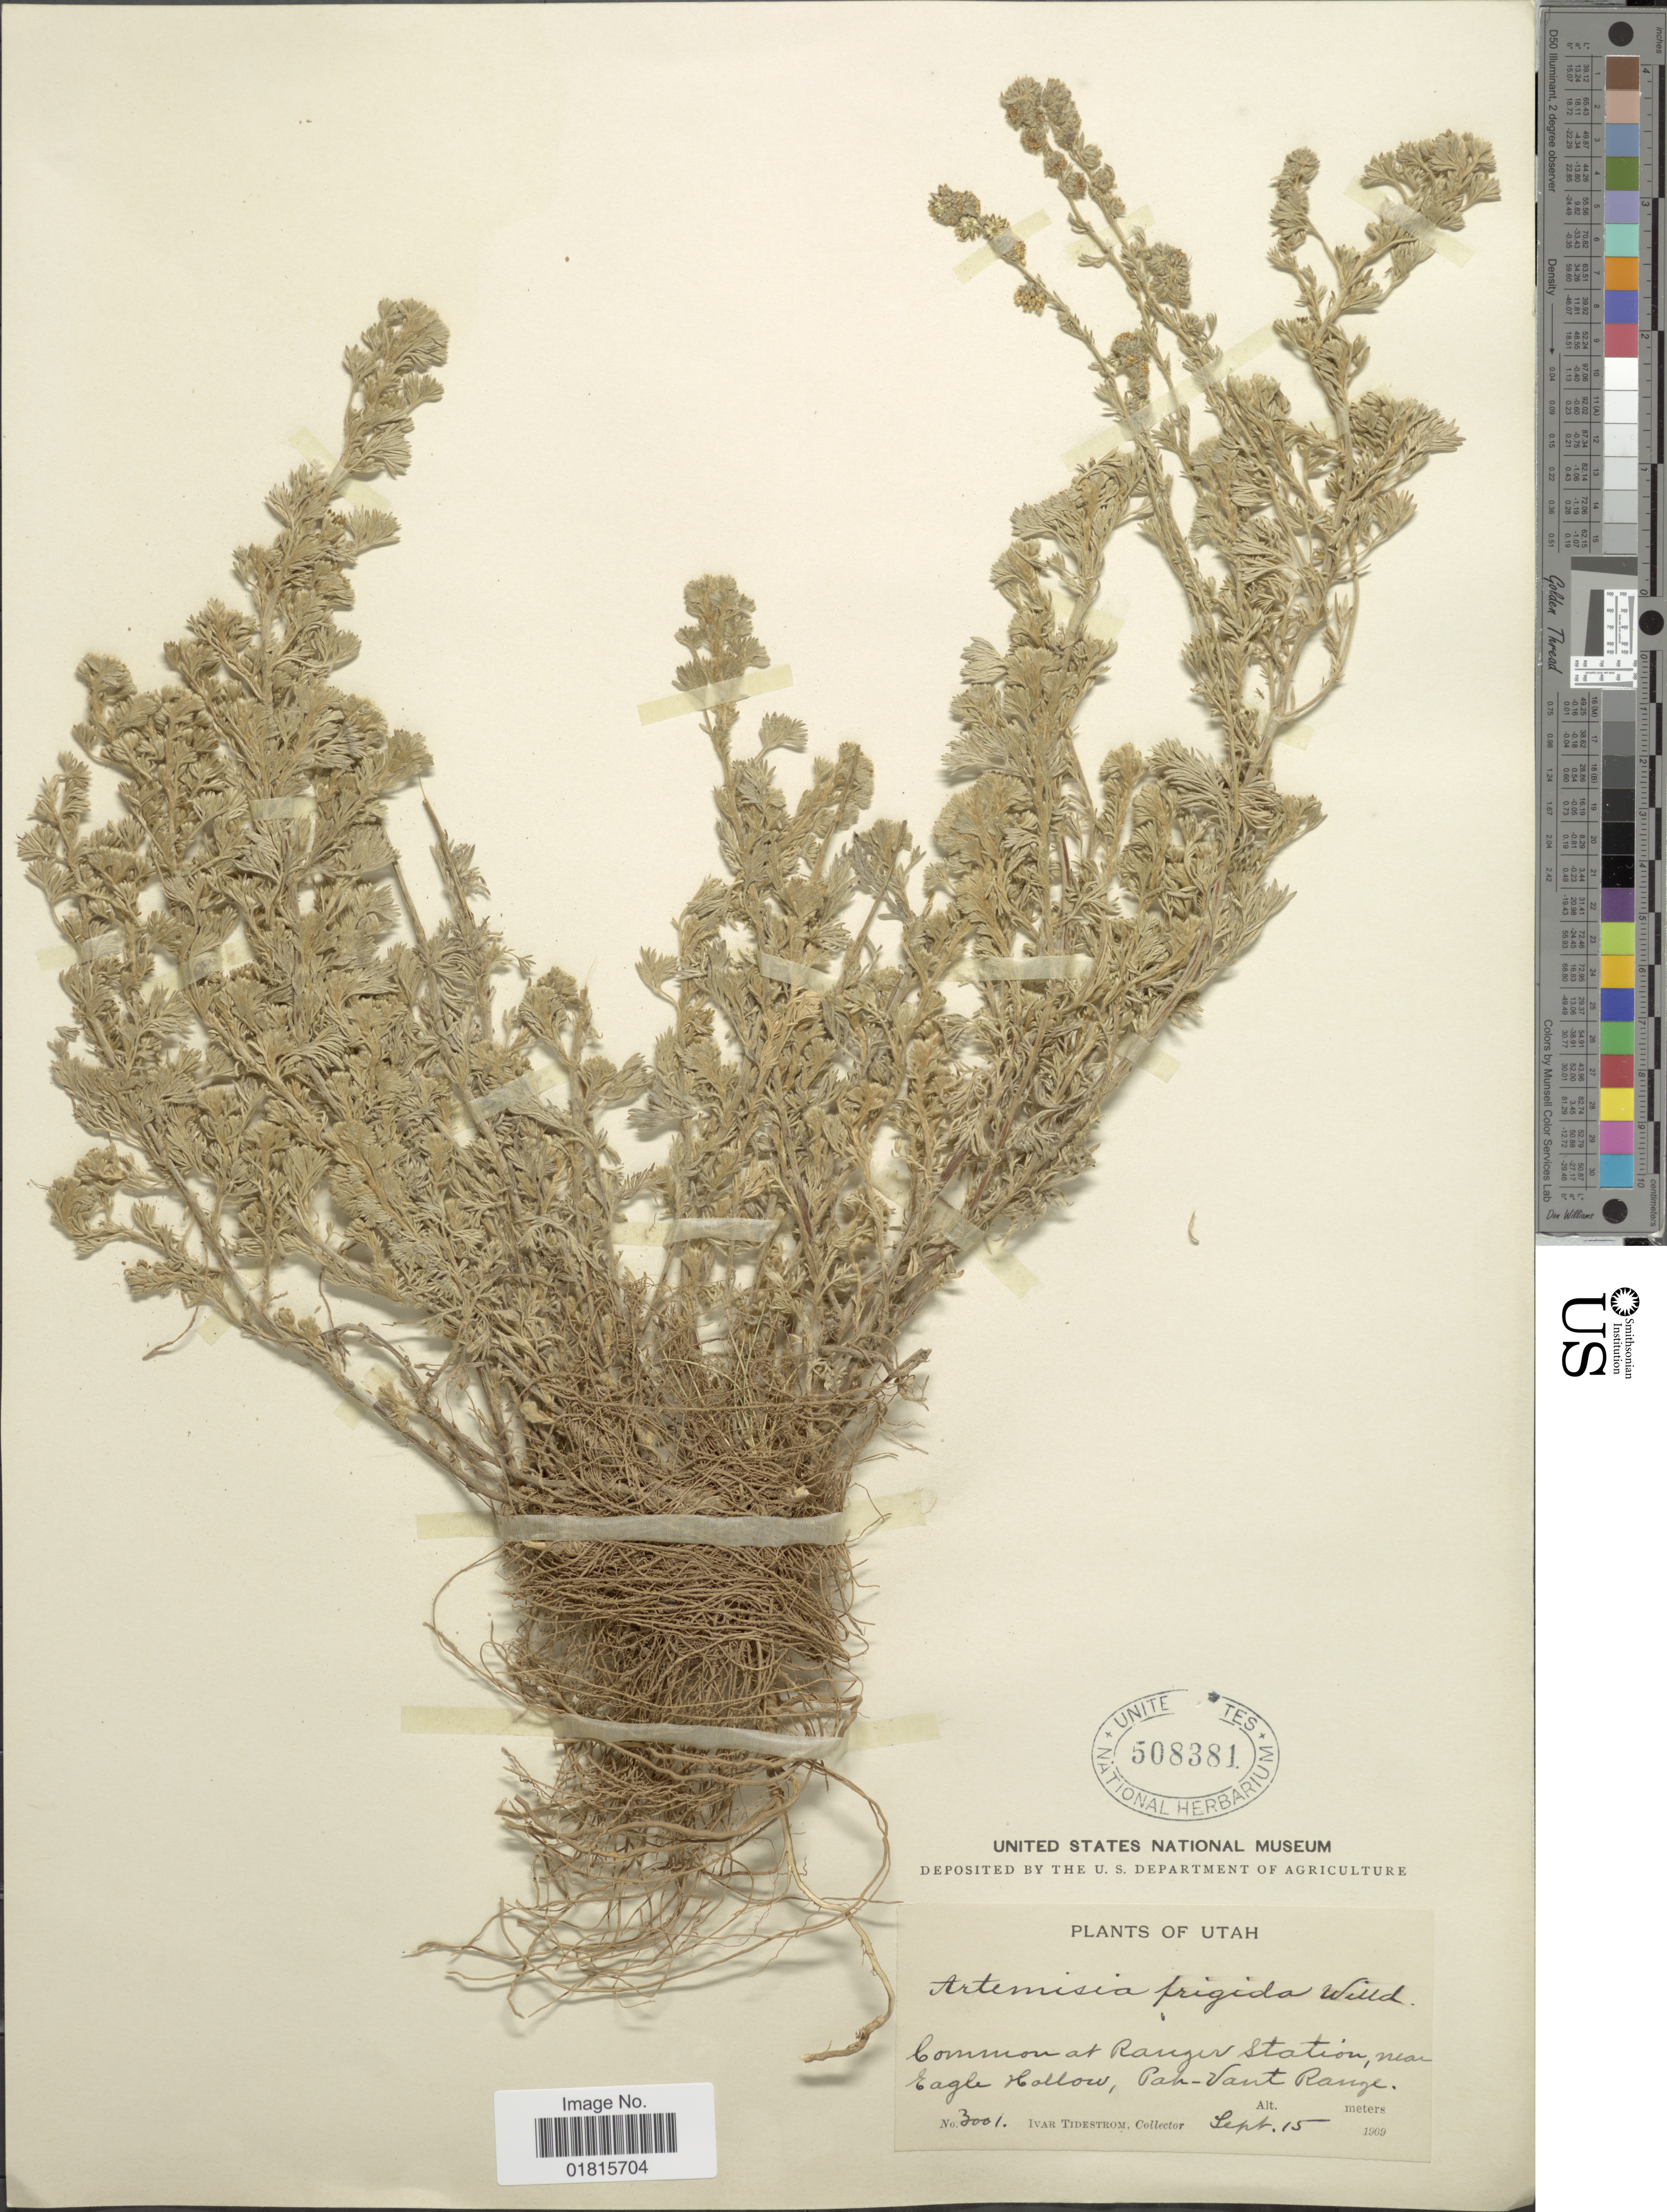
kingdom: Plantae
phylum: Tracheophyta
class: Magnoliopsida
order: Asterales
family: Asteraceae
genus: Artemisia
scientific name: Artemisia frigida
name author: Willd.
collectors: I. F. Tidestrom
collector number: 3001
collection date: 1909-09-15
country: United States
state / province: Utah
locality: Common at Ranger Station, near Eagle Hollow, Pah-Vant Range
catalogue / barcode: US 508381